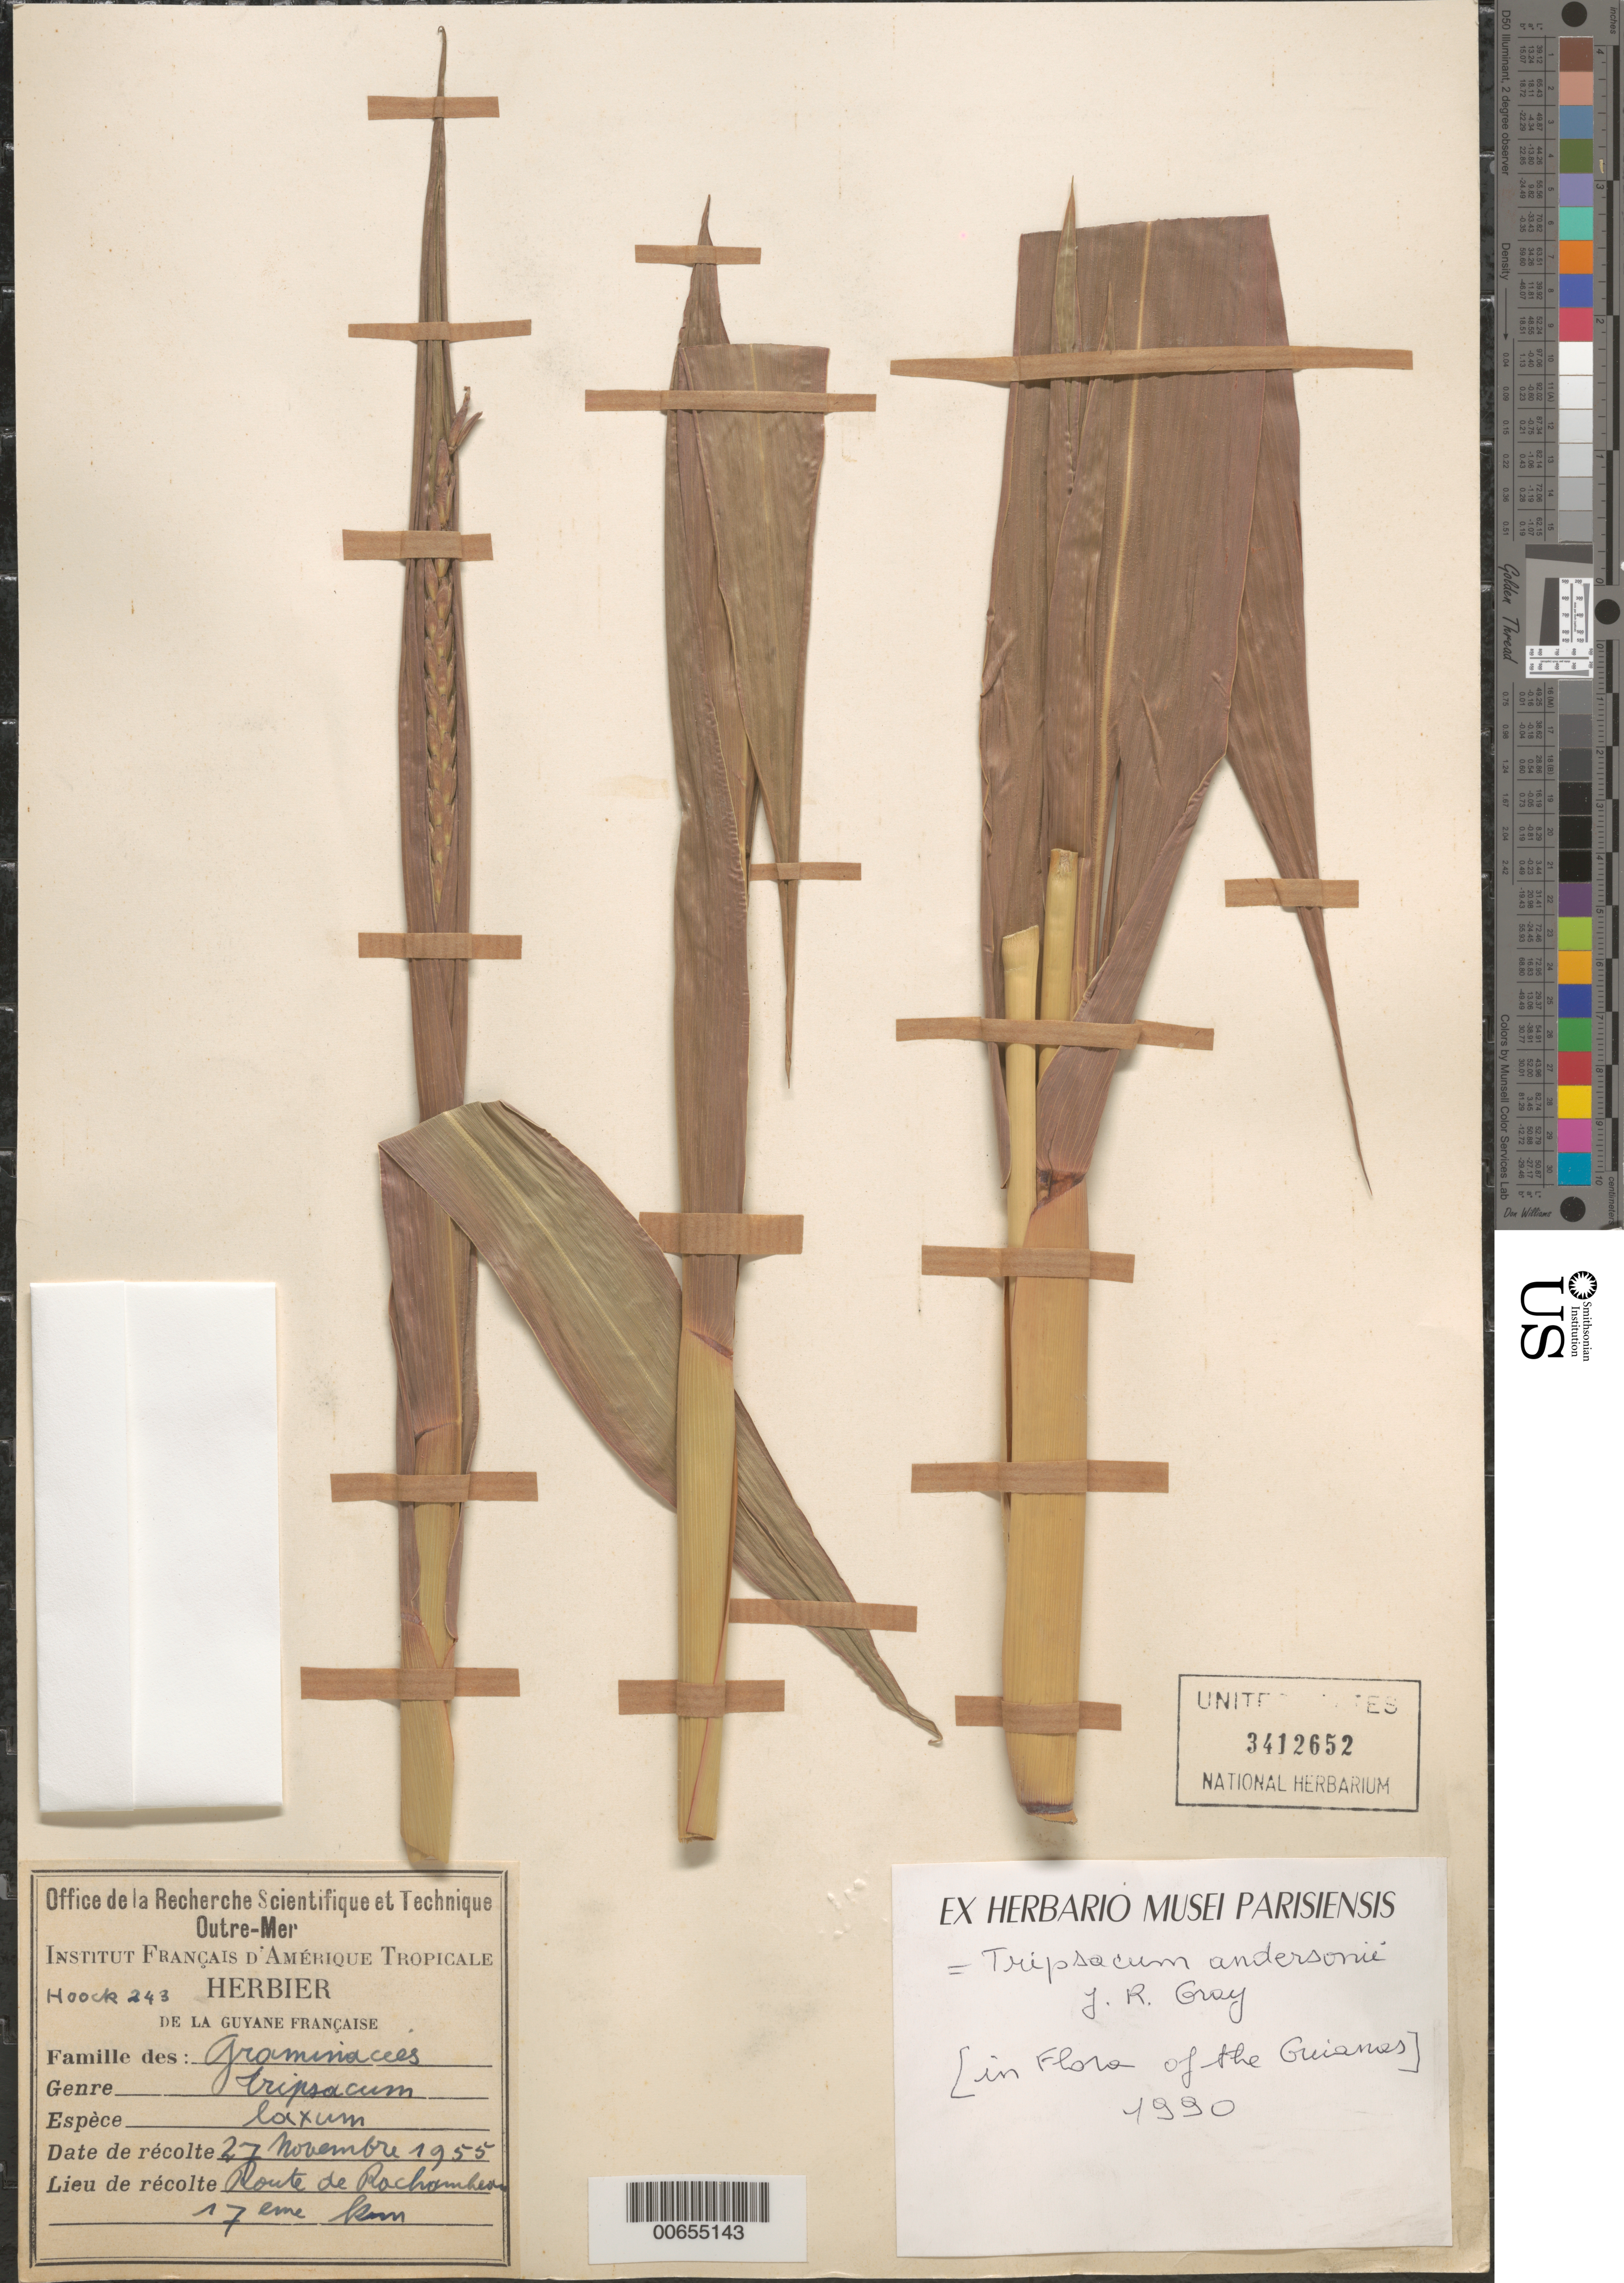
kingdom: Plantae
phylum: Tracheophyta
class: Liliopsida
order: Poales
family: Poaceae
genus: Tripsacum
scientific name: Tripsacum andersonii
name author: J.R. Gray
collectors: J. Hoock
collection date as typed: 27-Nov-55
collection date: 1955-11-27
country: French Guiana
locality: Route de Rochambeau, km 17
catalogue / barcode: US 3412652